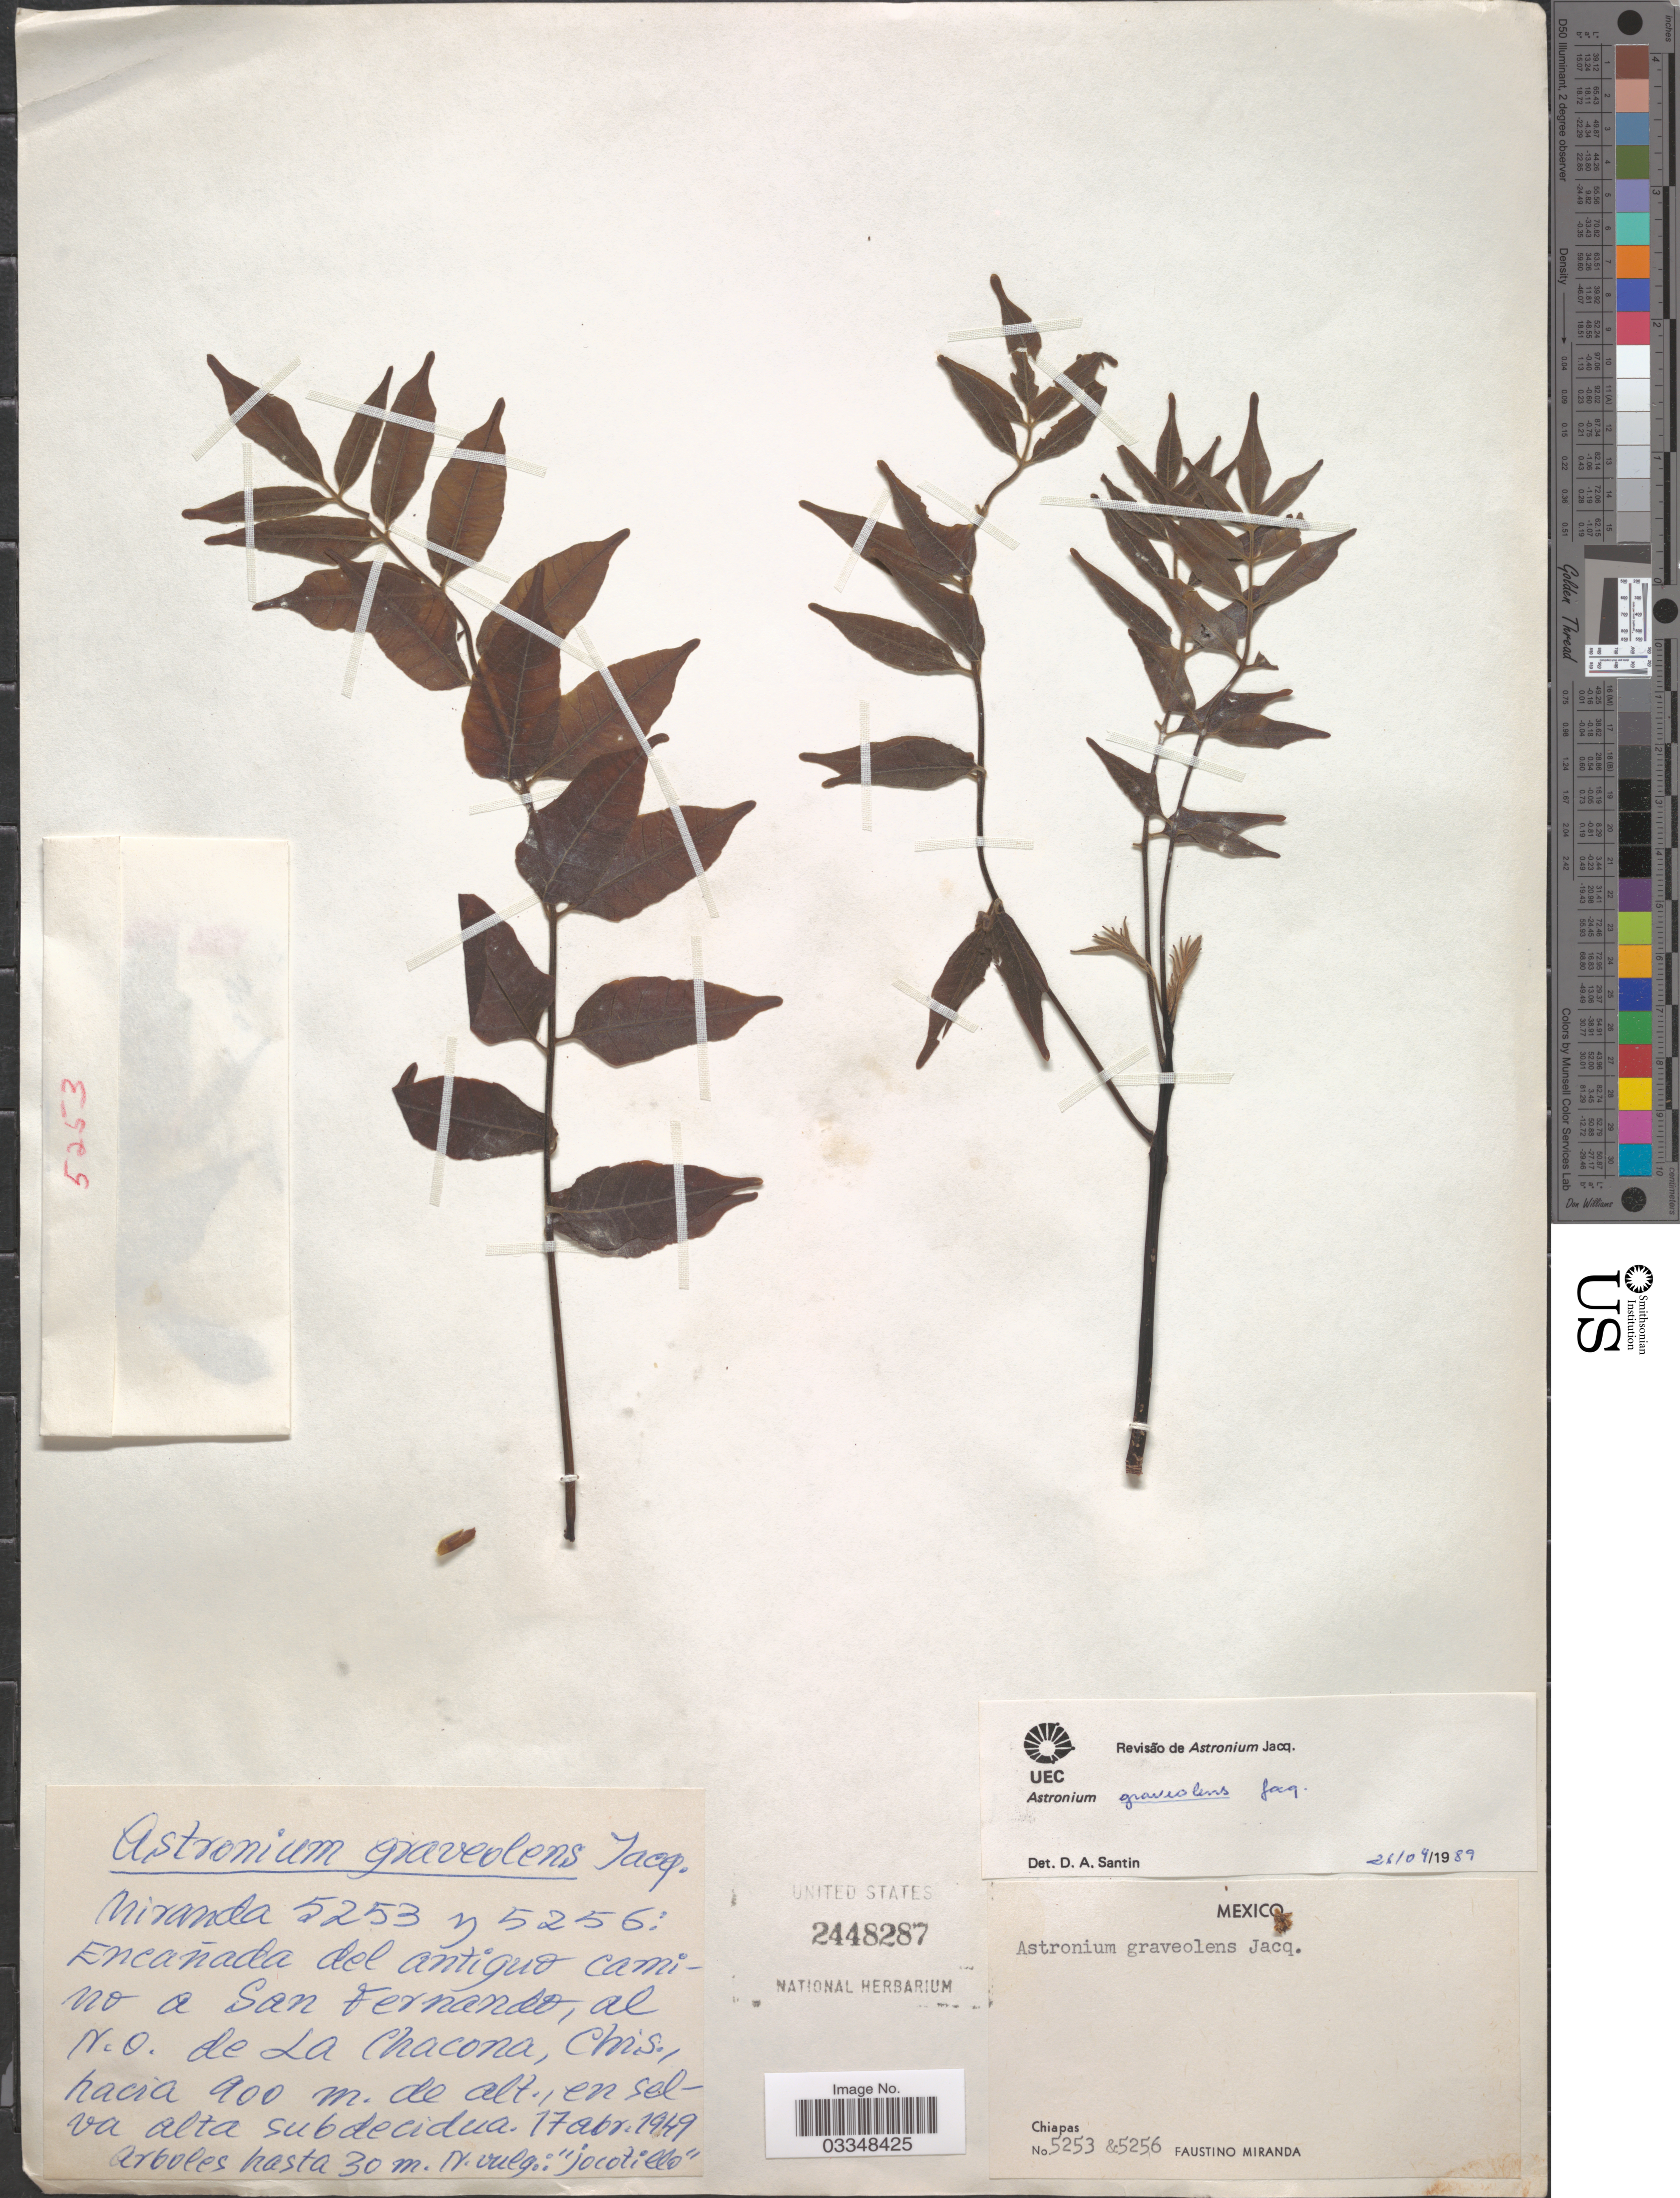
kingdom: Plantae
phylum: Tracheophyta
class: Magnoliopsida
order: Sapindales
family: Anacardiaceae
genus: Astronium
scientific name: Astronium graveolens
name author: Jacq.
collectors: F. Miranda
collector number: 5253/5256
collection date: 1949-04-17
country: Mexico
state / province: Chiapas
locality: Encañada del antiguo camino a San Fernando, al N.O. de La Chacona.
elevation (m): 900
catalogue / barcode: US 2448287